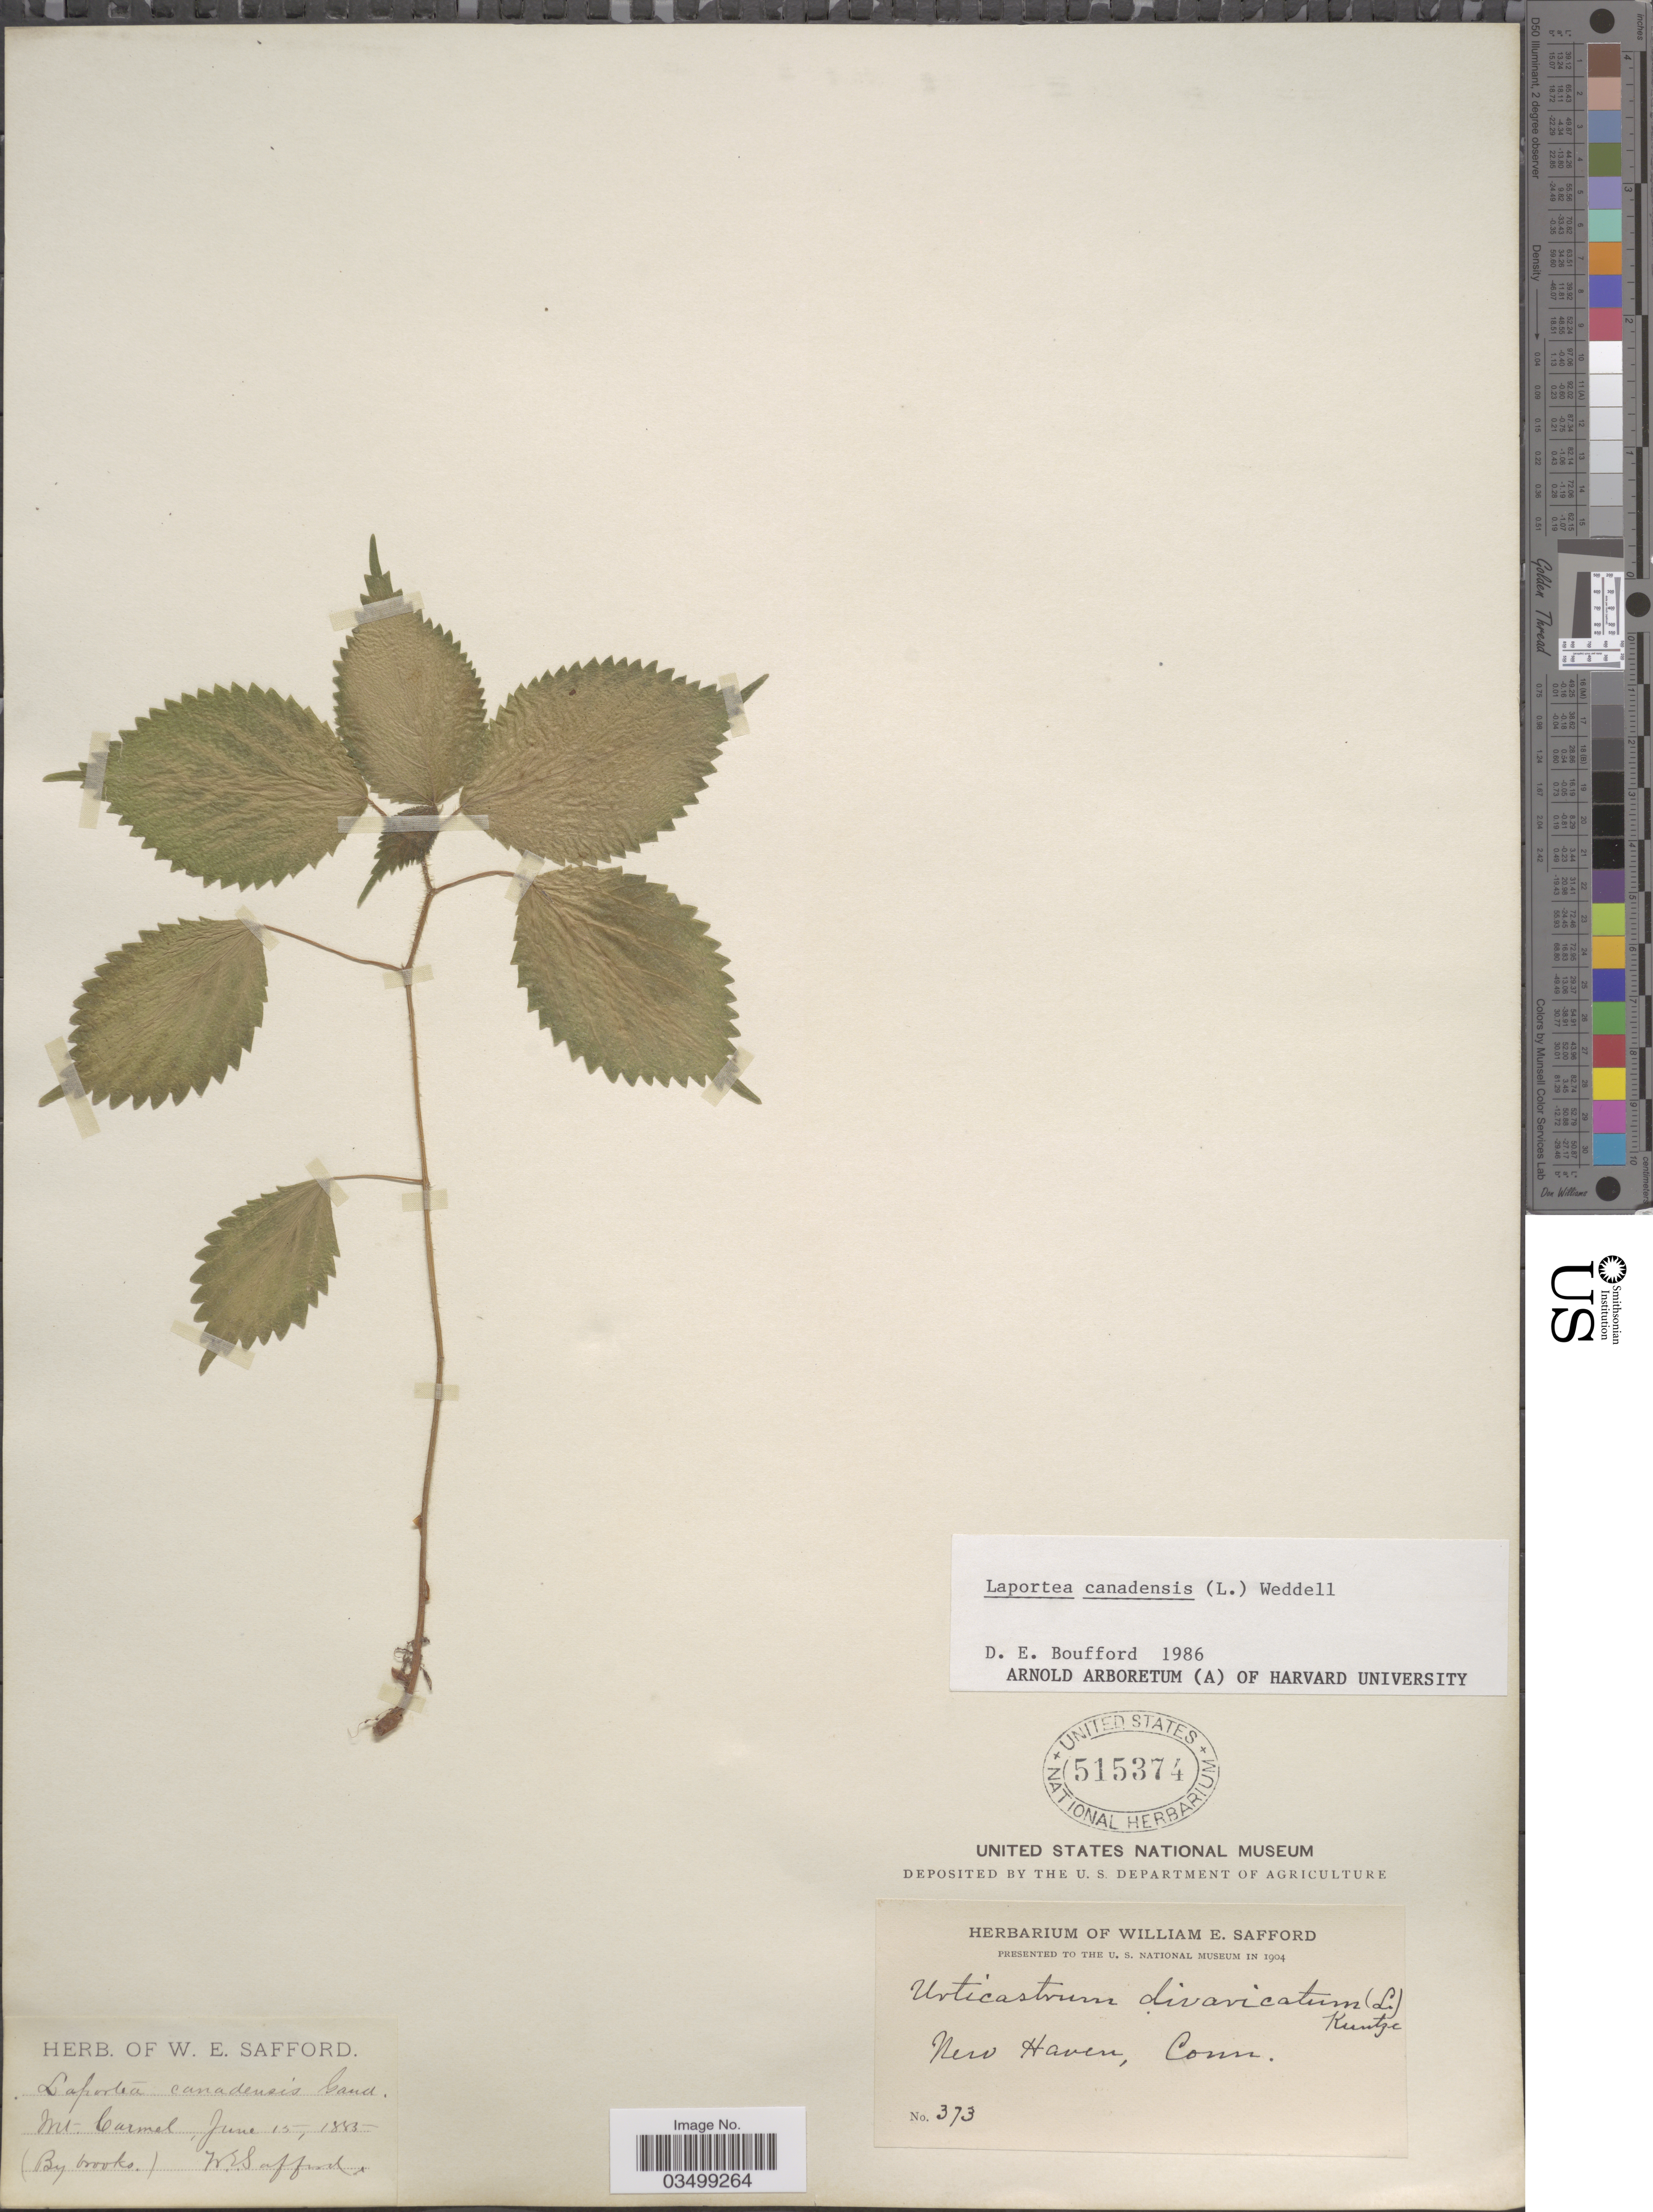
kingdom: Plantae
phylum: Tracheophyta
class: Magnoliopsida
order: Rosales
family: Urticaceae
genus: Laportea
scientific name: Laportea canadensis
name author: (L.) Wedd.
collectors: W. E. Safford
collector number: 373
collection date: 1883-06-15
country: United States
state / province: Connecticut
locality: Mt. Carmel. New Haven.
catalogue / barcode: US 515374